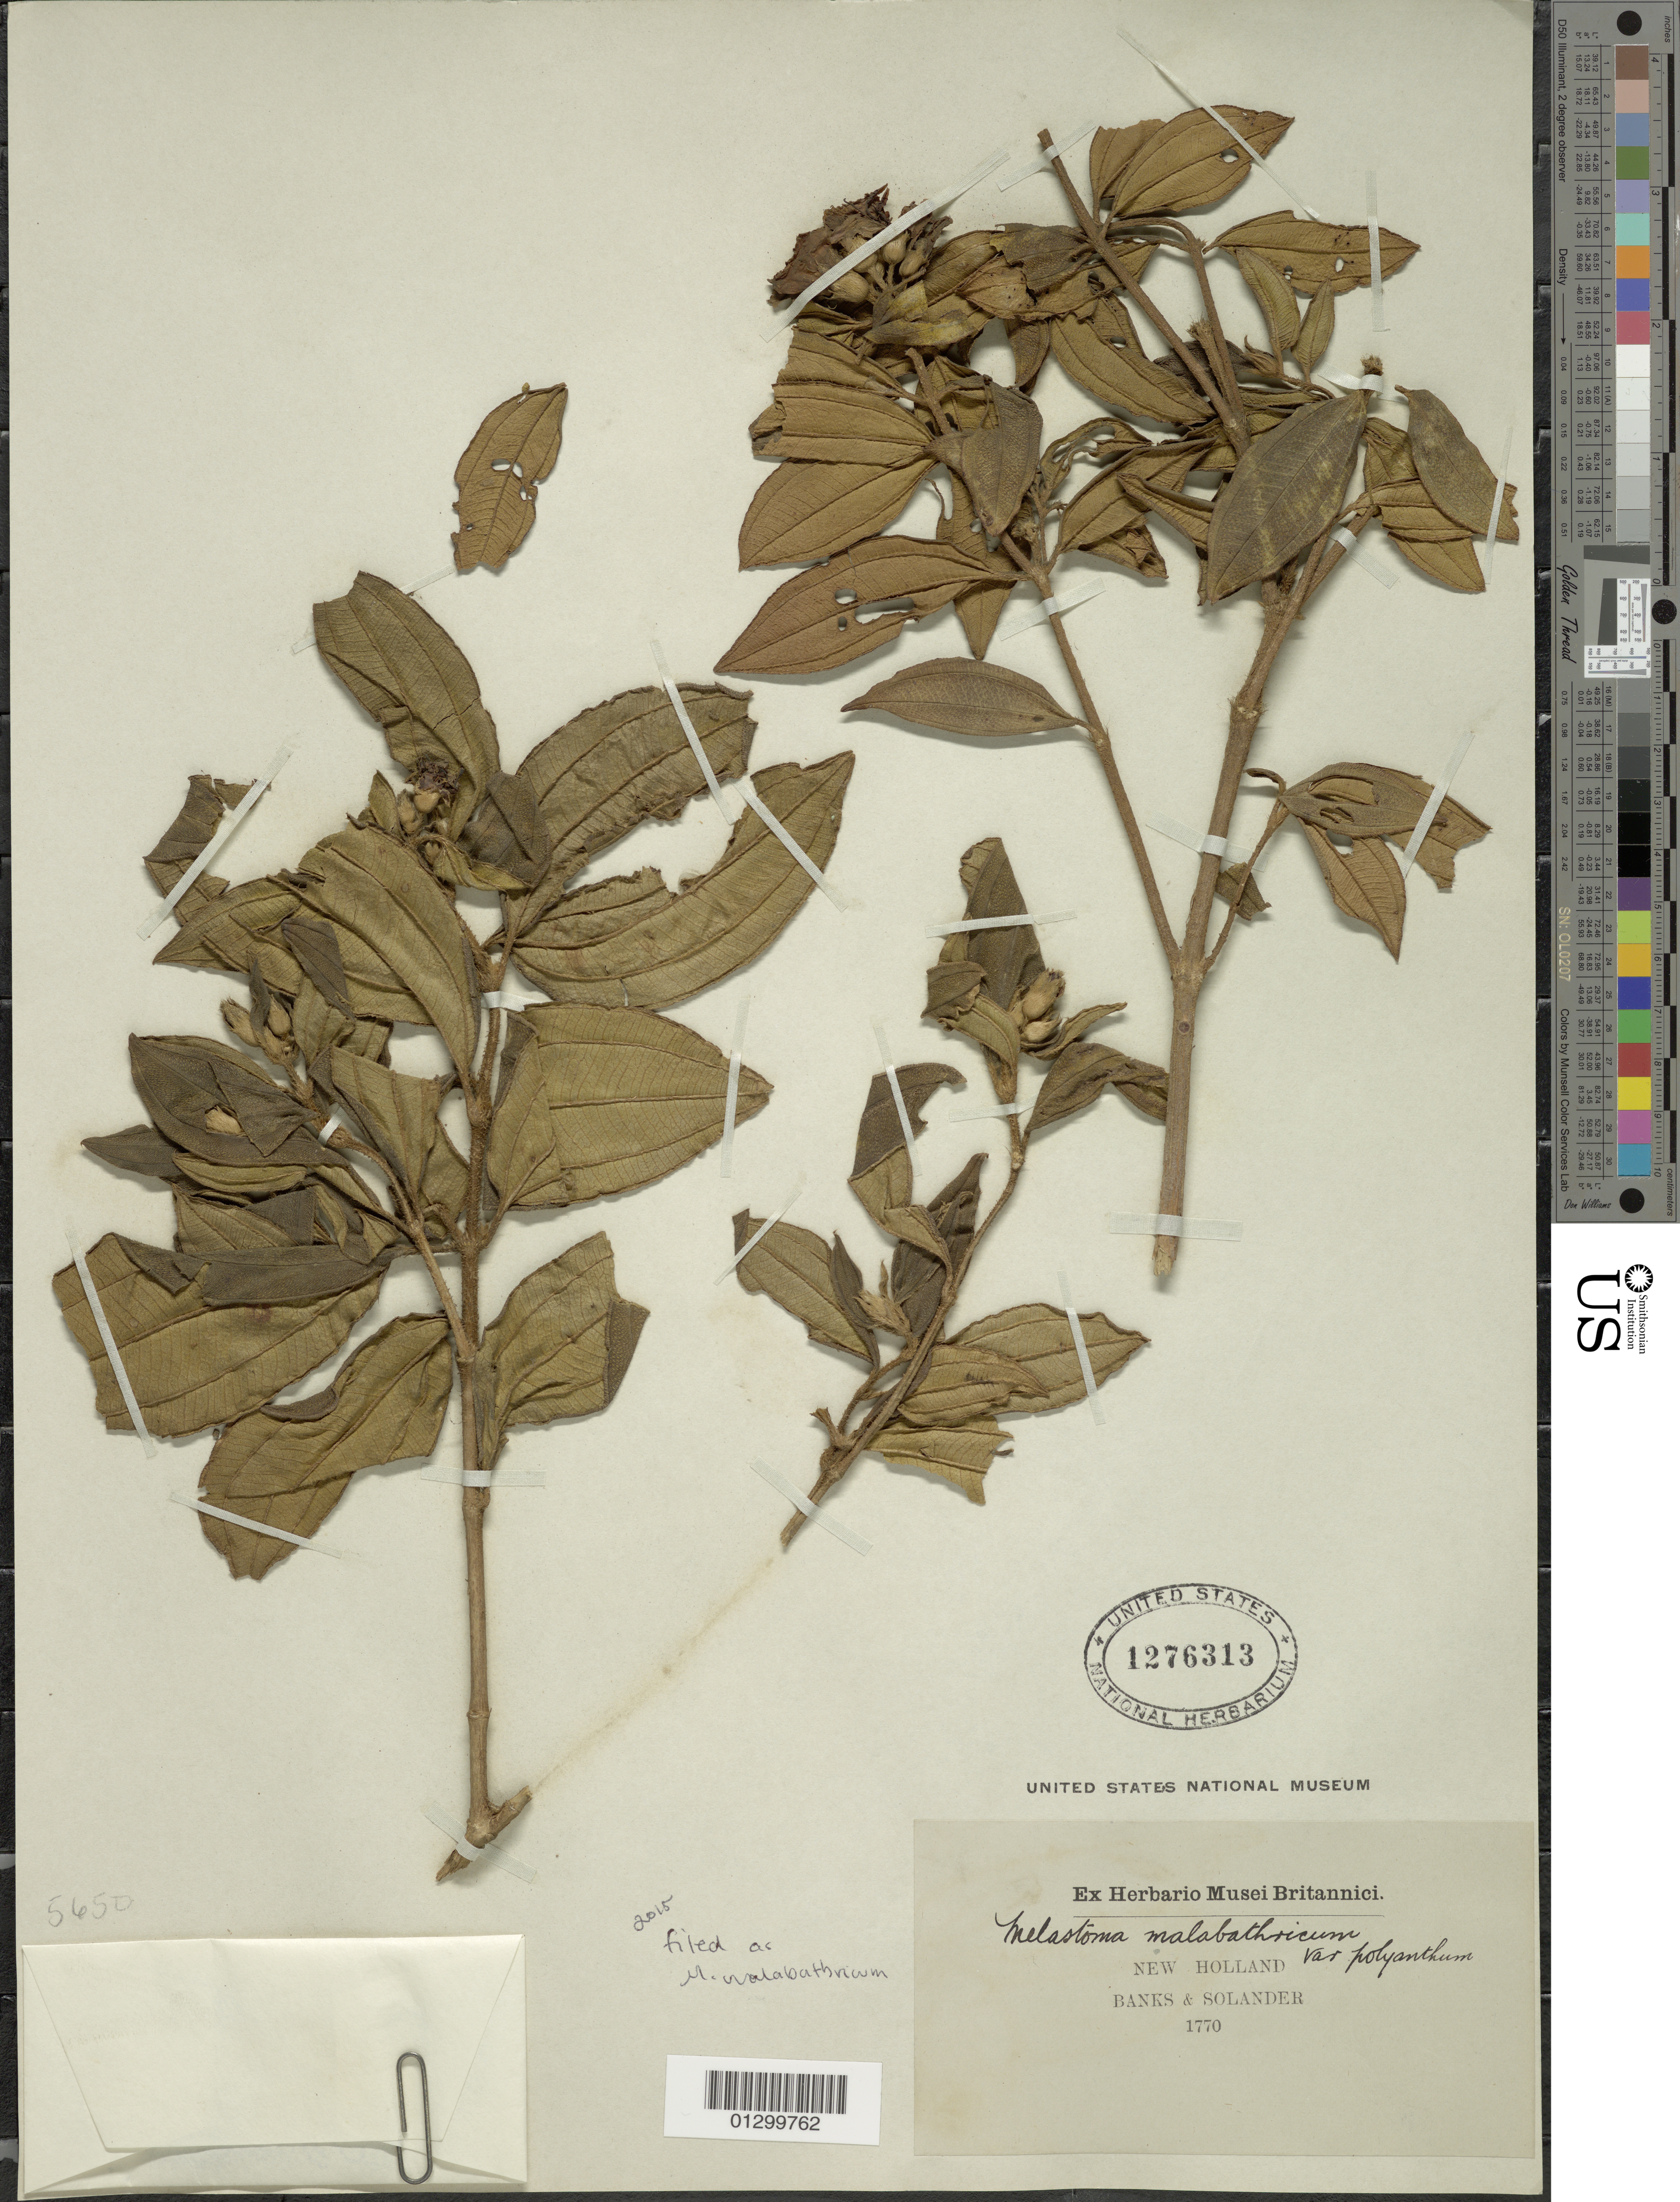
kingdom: Plantae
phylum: Tracheophyta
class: Magnoliopsida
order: Myrtales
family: Melastomataceae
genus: Melastoma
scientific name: Melastoma malabathricum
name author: L.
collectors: J. Banks & D. C. Solander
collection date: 1768/1771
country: Australia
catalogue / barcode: US 1276313